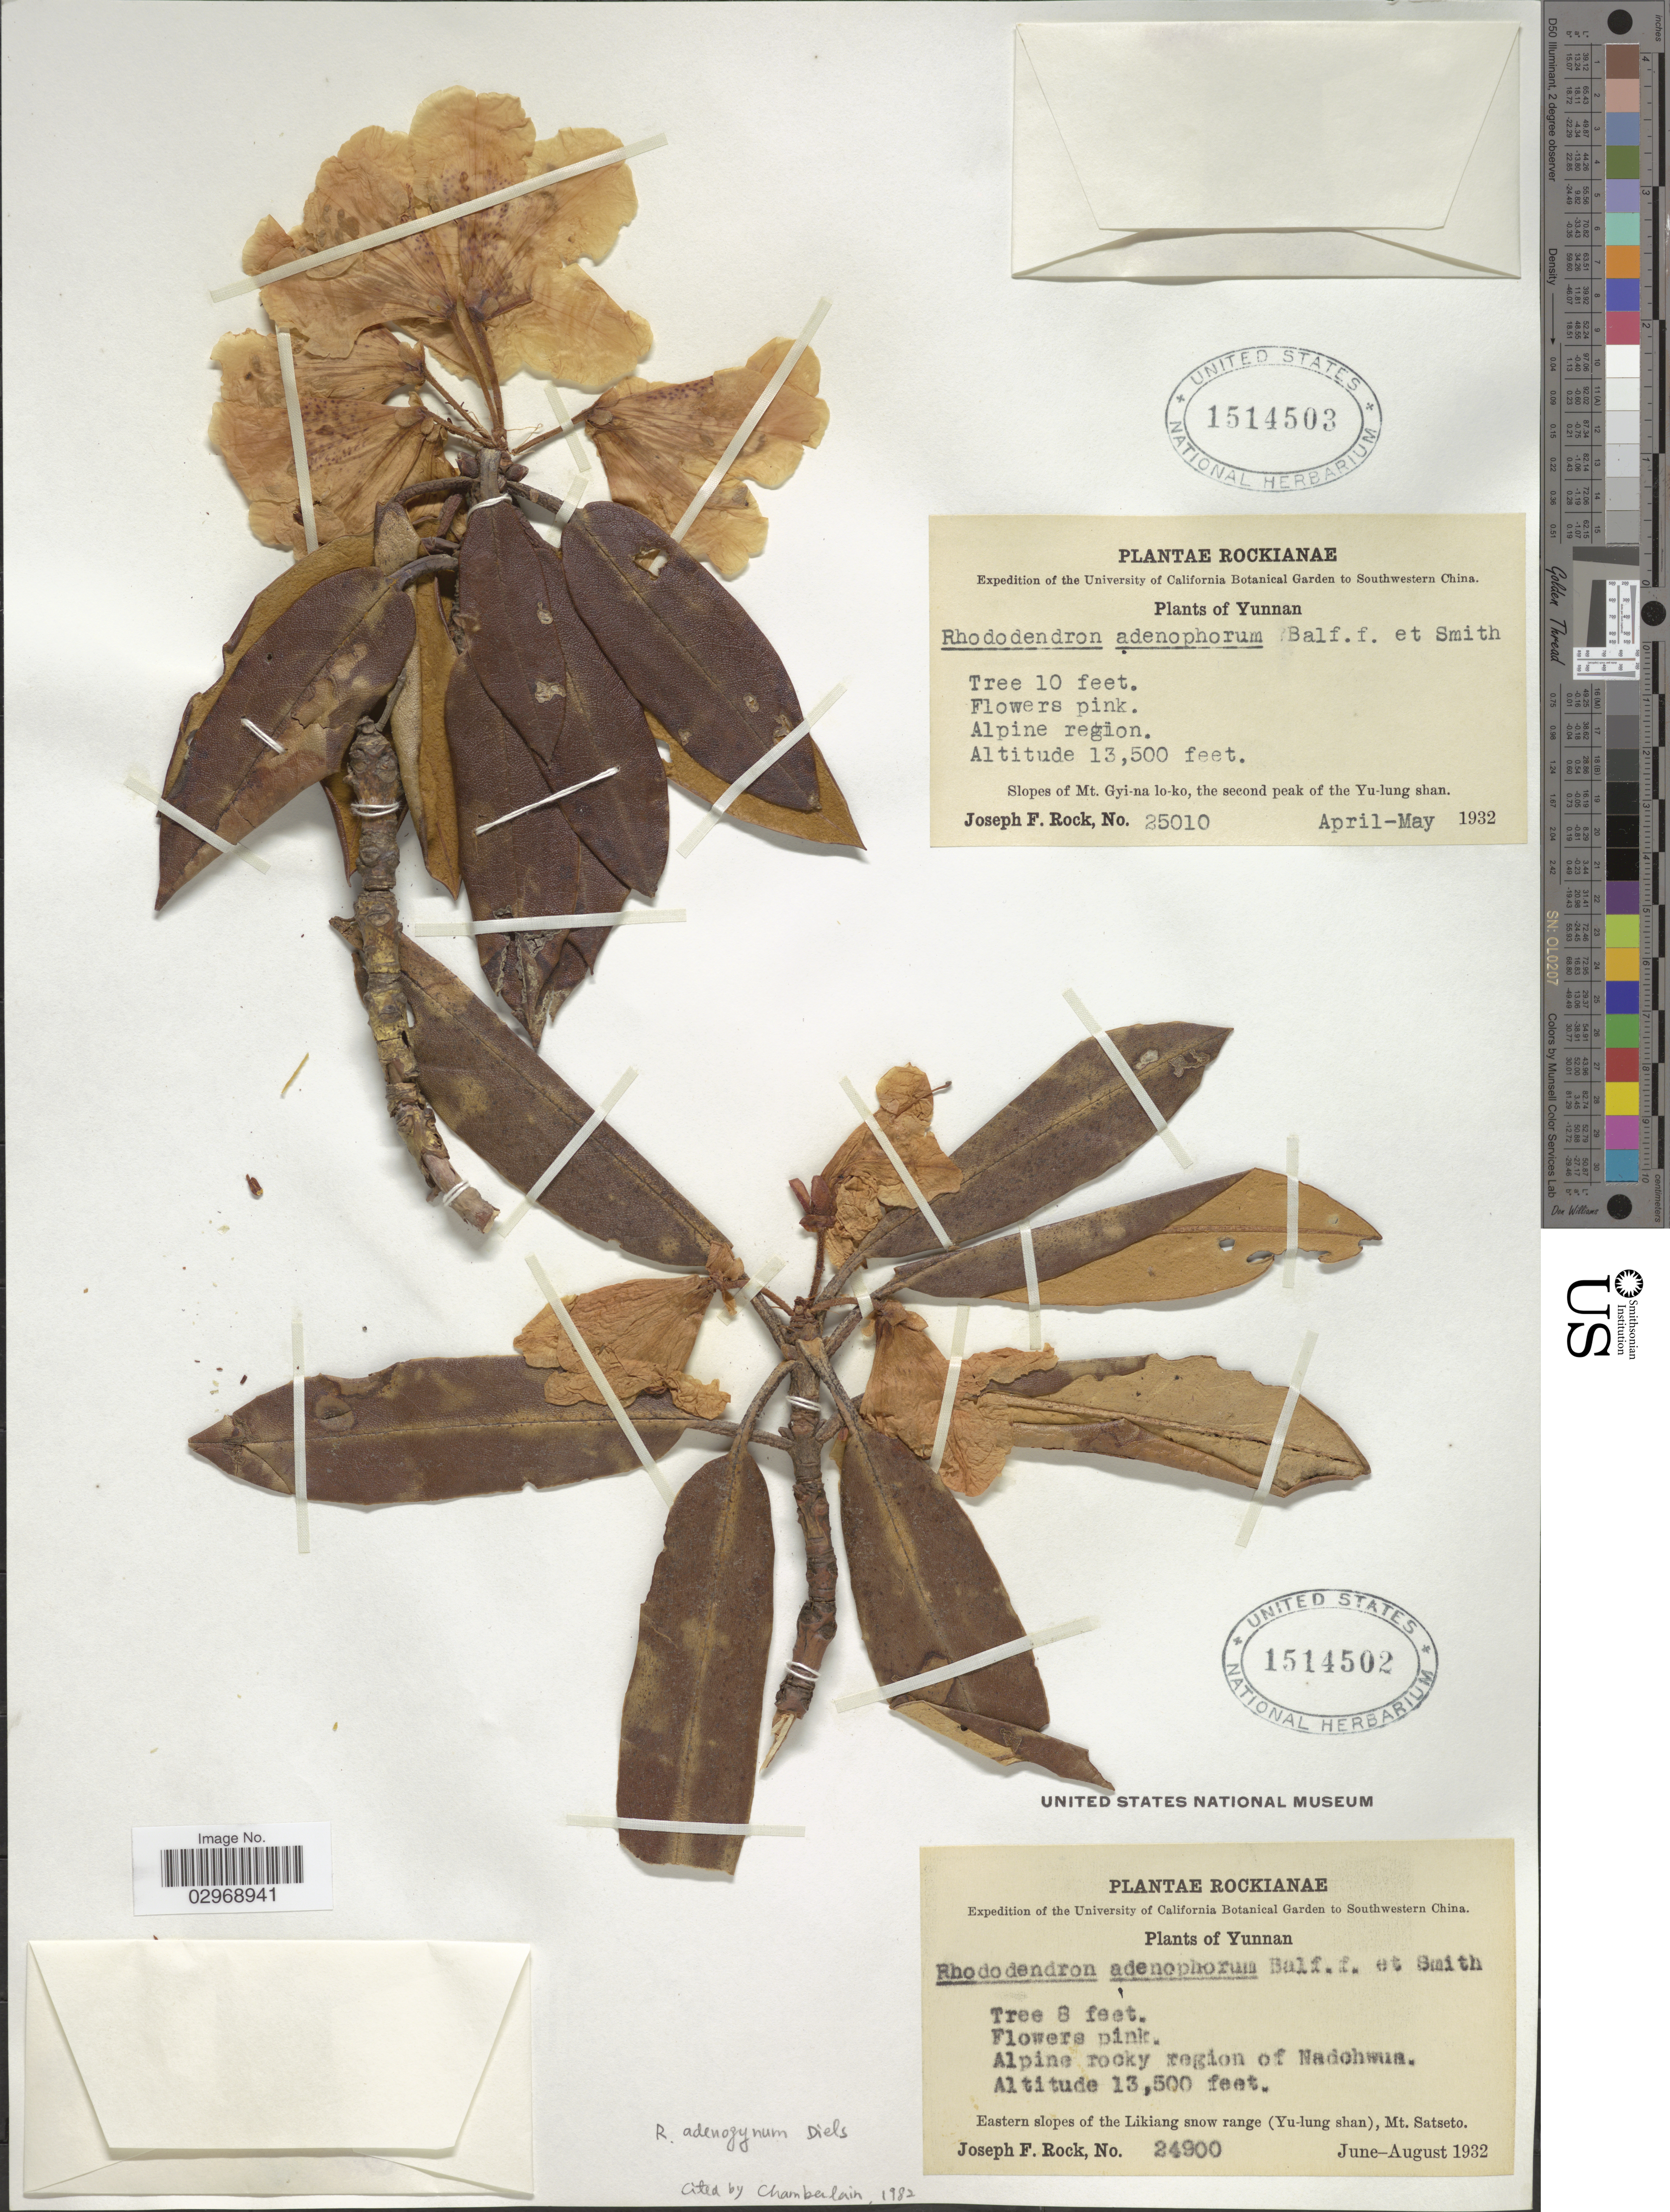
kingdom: Plantae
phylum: Tracheophyta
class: Magnoliopsida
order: Ericales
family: Ericaceae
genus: Rhododendron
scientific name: Rhododendron adenogynum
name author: Diels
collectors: J. F. Rock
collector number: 24900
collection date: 1932-06/1932-08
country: China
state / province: Yunnan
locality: Southwestern China. Alpine rocky region of Nadchwua. Eastern slopes of the Likiang snow range (Yu-lung shan), Mt. Satseto.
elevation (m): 4115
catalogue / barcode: US 1514502